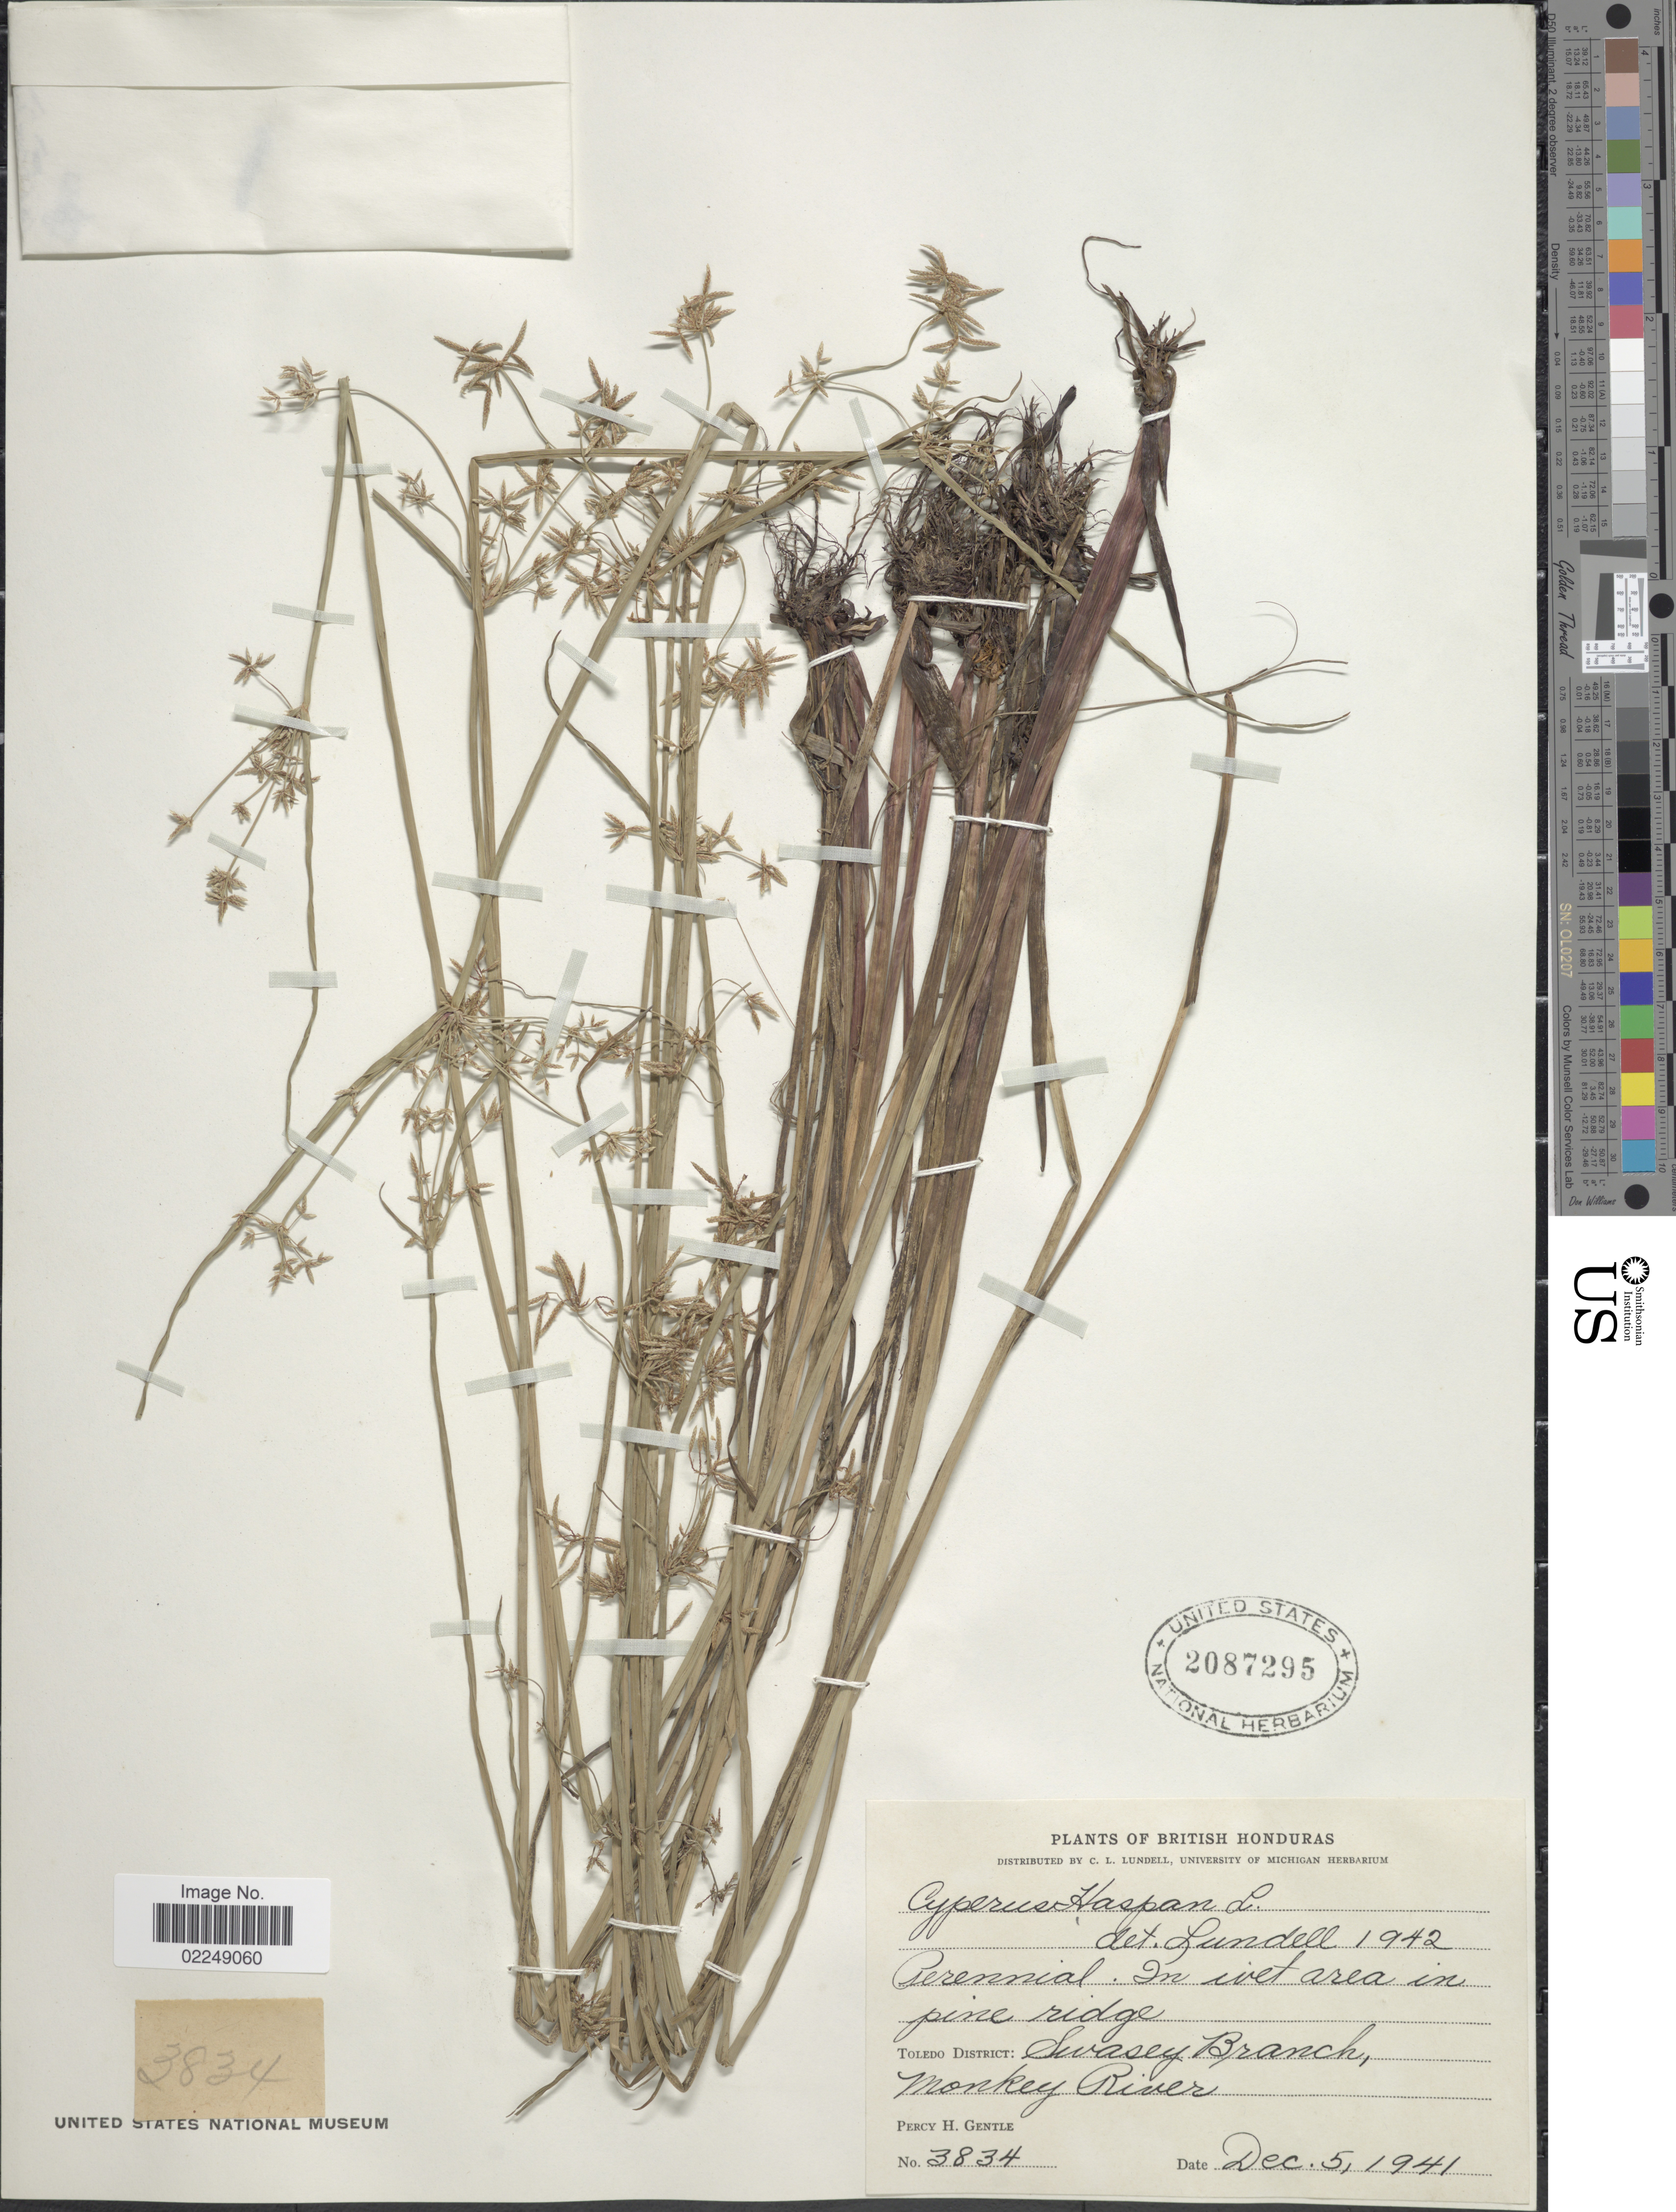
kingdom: Plantae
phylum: Tracheophyta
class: Liliopsida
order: Poales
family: Cyperaceae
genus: Cyperus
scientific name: Cyperus haspan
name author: L.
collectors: P. H. Gentle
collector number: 3834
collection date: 1941-12-05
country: Belize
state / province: Toledo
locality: Toledo District: Swasey Branch, Monkey River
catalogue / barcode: US 2087295